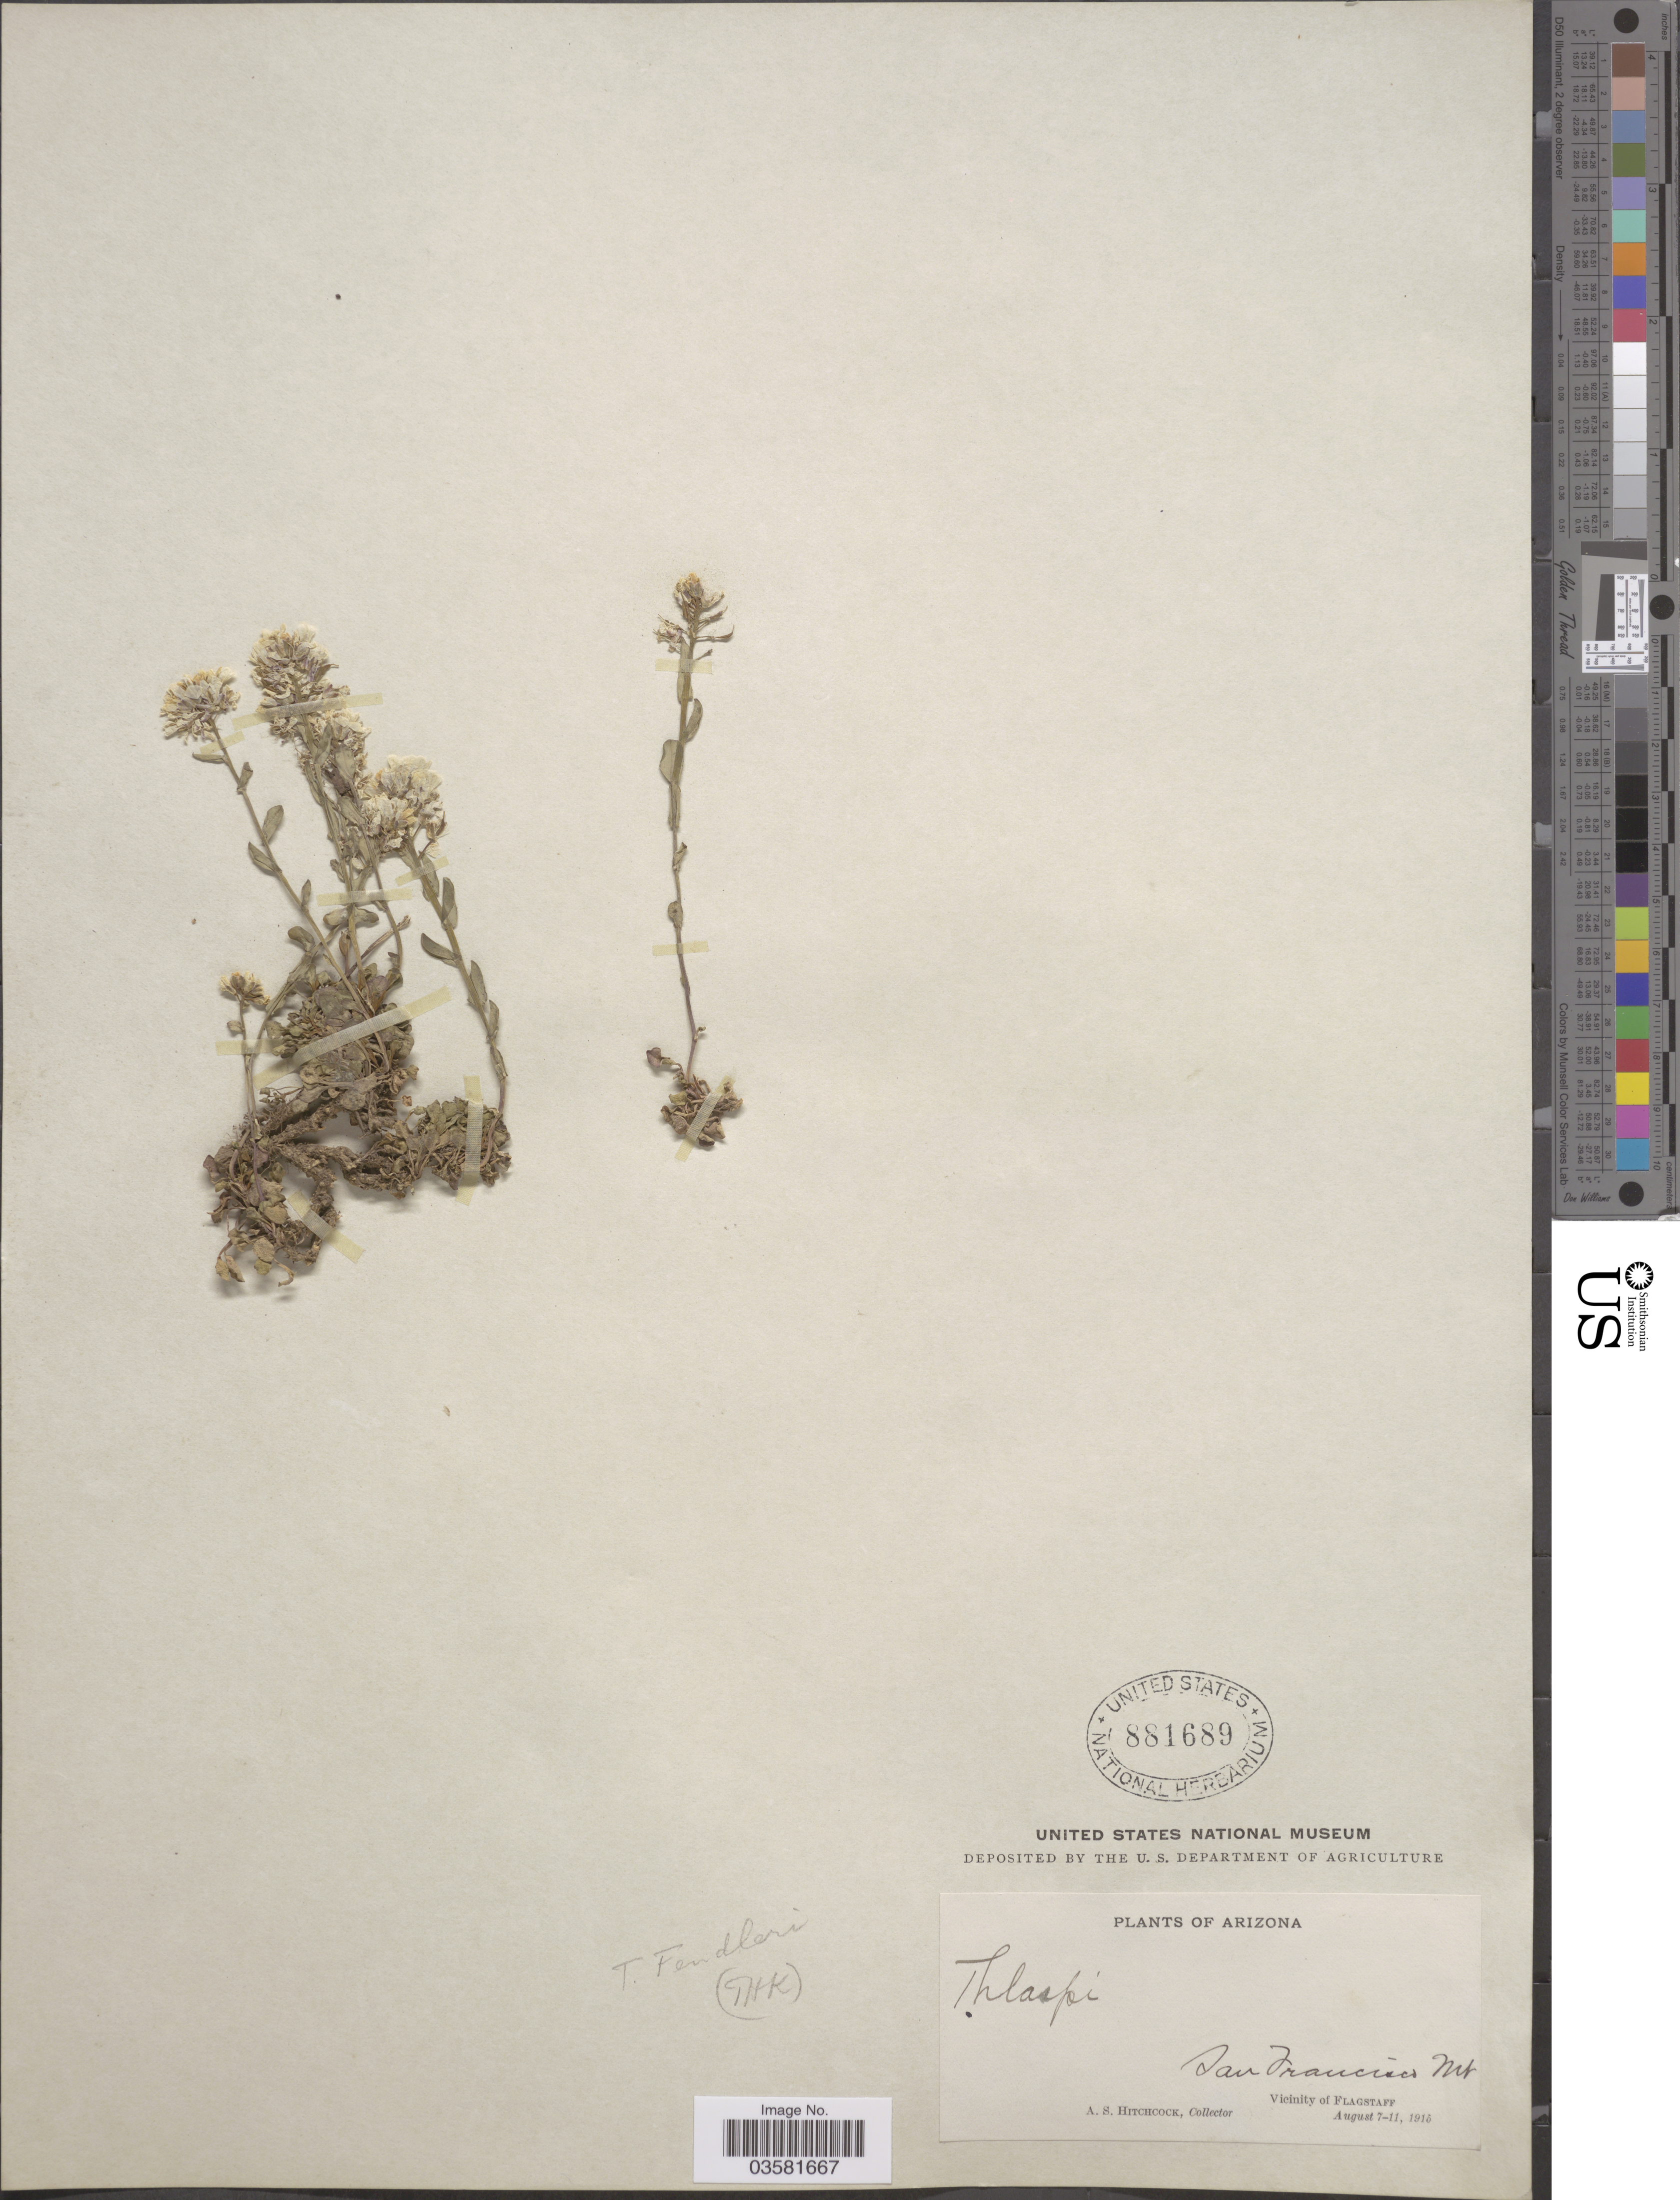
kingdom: Plantae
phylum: Tracheophyta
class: Magnoliopsida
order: Brassicales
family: Brassicaceae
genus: Thlaspi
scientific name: Thlaspi montanum var. fendleri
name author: (A. Gray) P.K. Holmgren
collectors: A. S. Hitchcock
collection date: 1915-08-07/1915-08-11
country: United States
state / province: Arizona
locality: San Francisco Mt. Vicinity of Flagstaff.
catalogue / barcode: US 881689